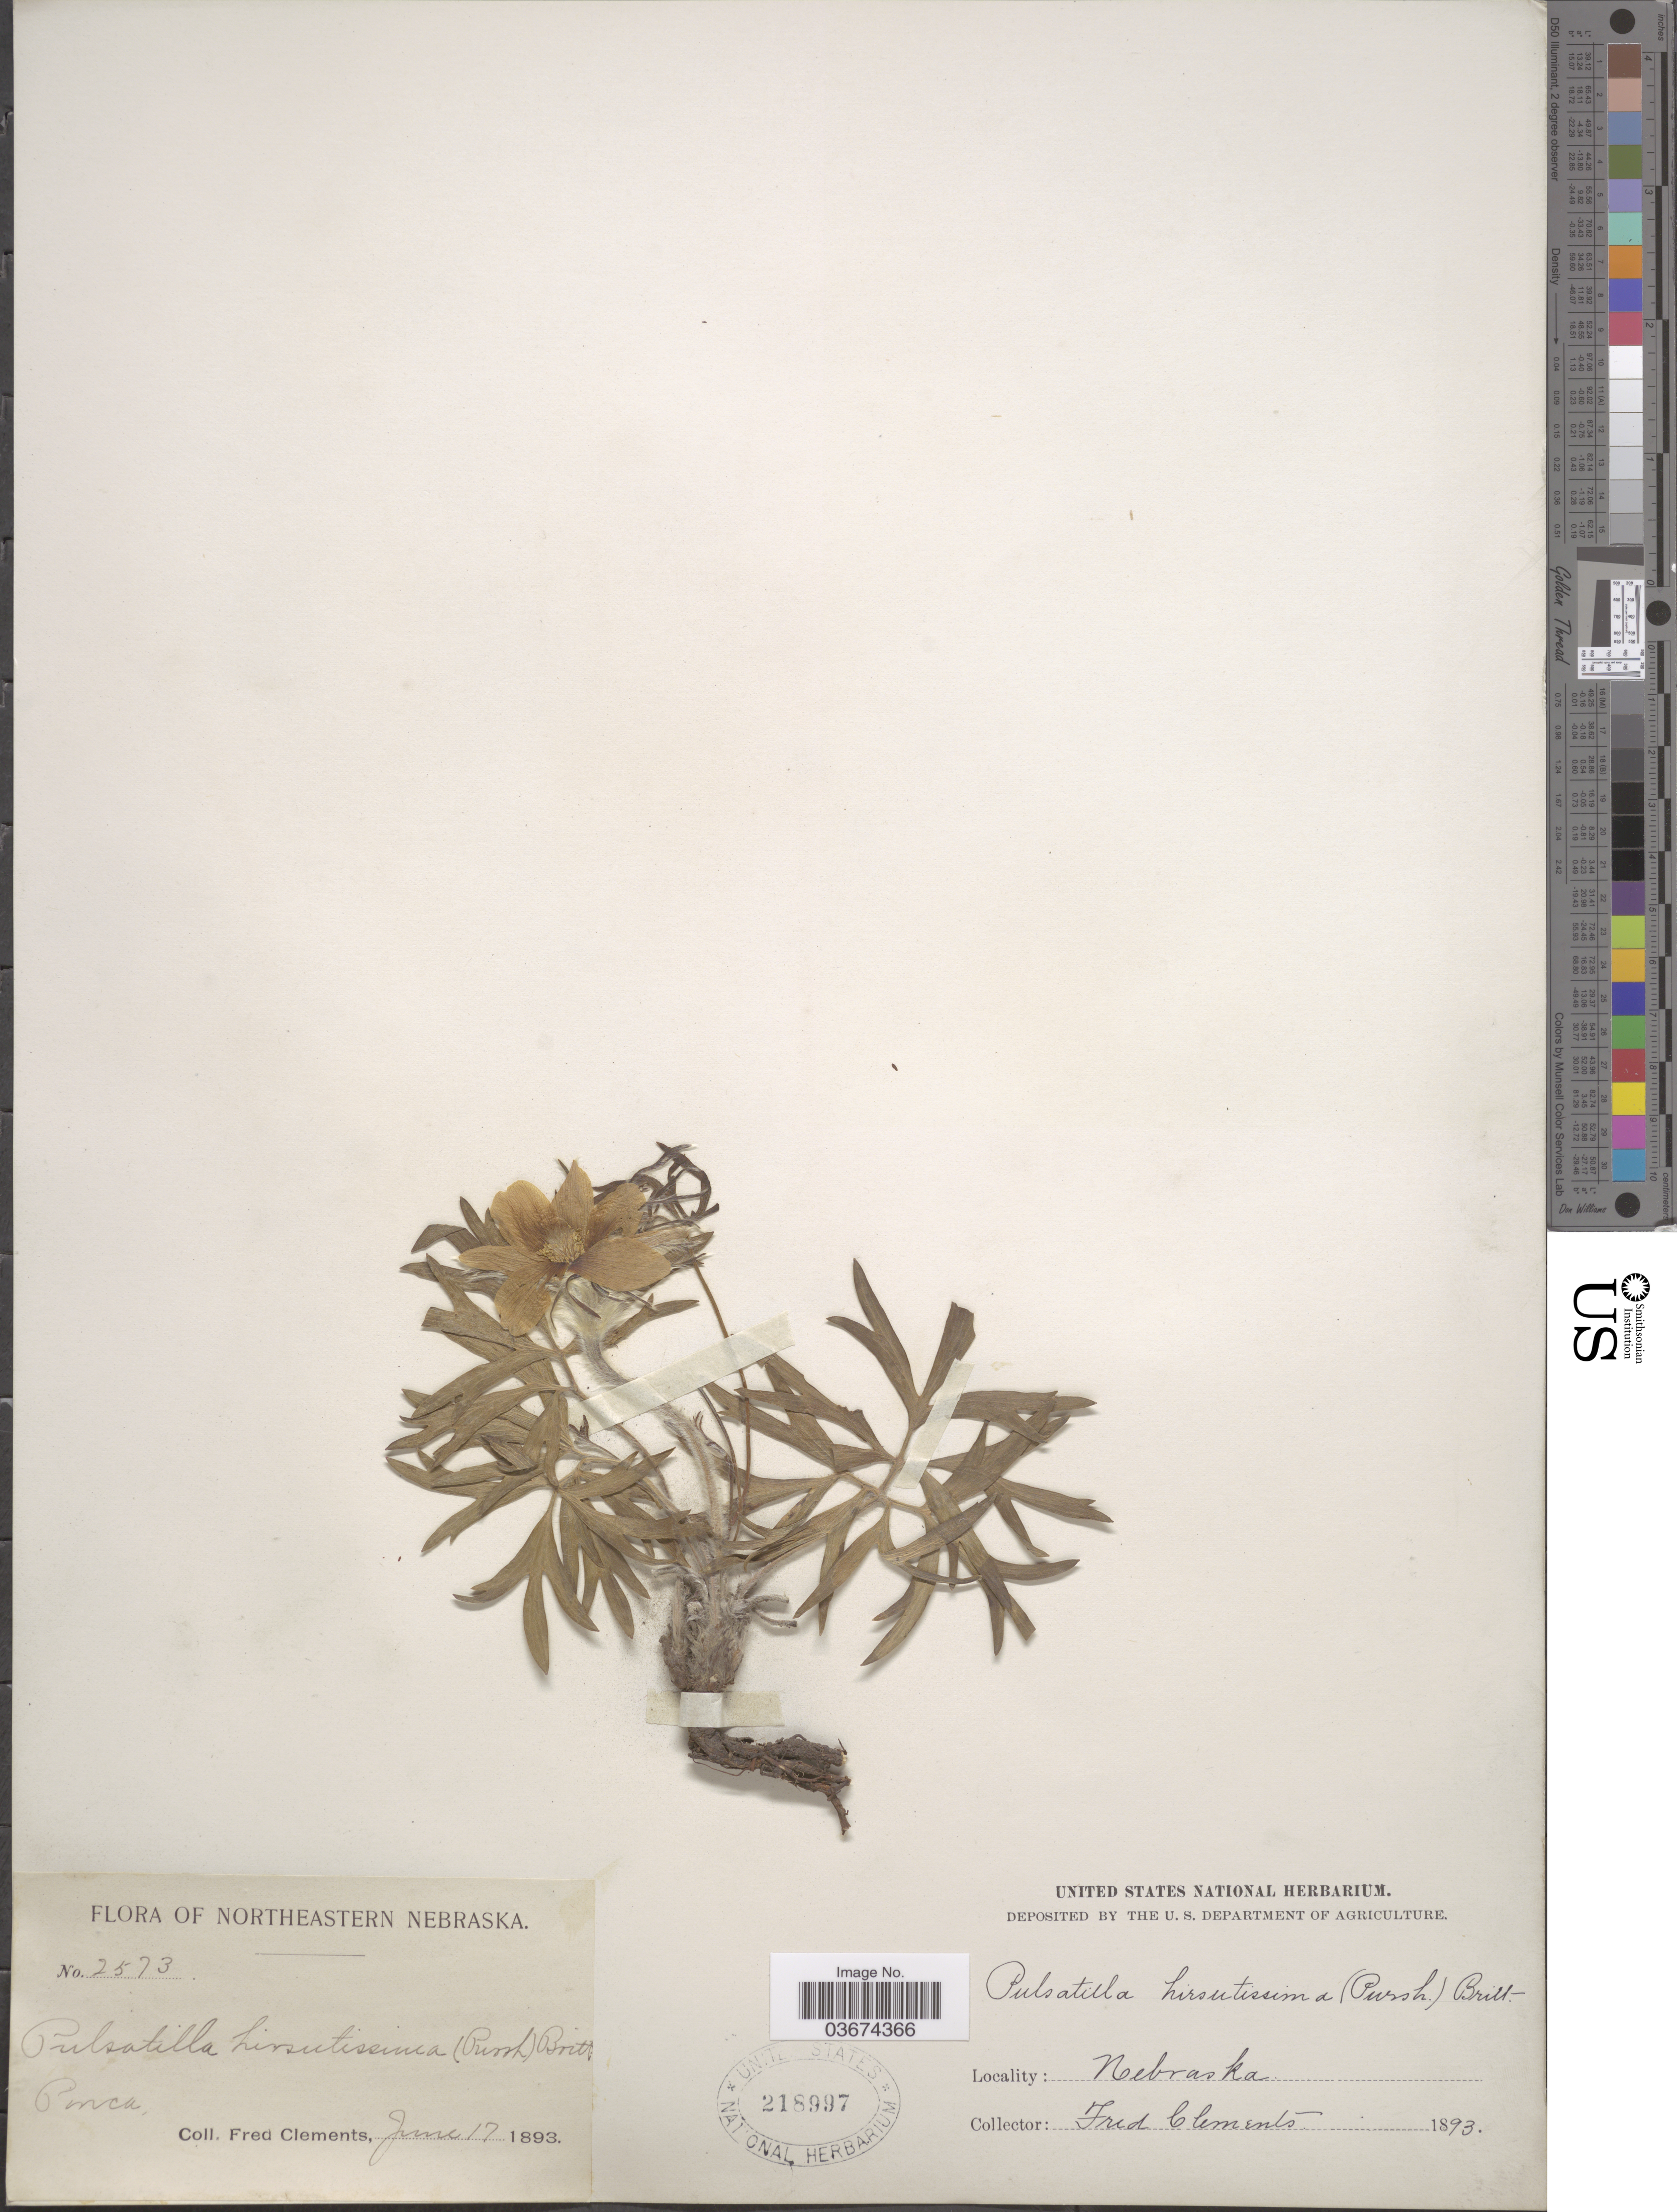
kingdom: Plantae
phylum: Tracheophyta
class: Magnoliopsida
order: Ranunculales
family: Ranunculaceae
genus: Pulsatilla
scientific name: Pulsatilla nuttalliana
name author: (DC.) Bercht. & J. Presl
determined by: Strong, Mark T., (BOT), Smithsonian Institution - National Museum of Natural History (UNITED STATES)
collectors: F. Clements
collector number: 2573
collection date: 1893-06-17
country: United States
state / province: Nebraska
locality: Northeastern Nebraska. Pinca.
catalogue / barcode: US 218997